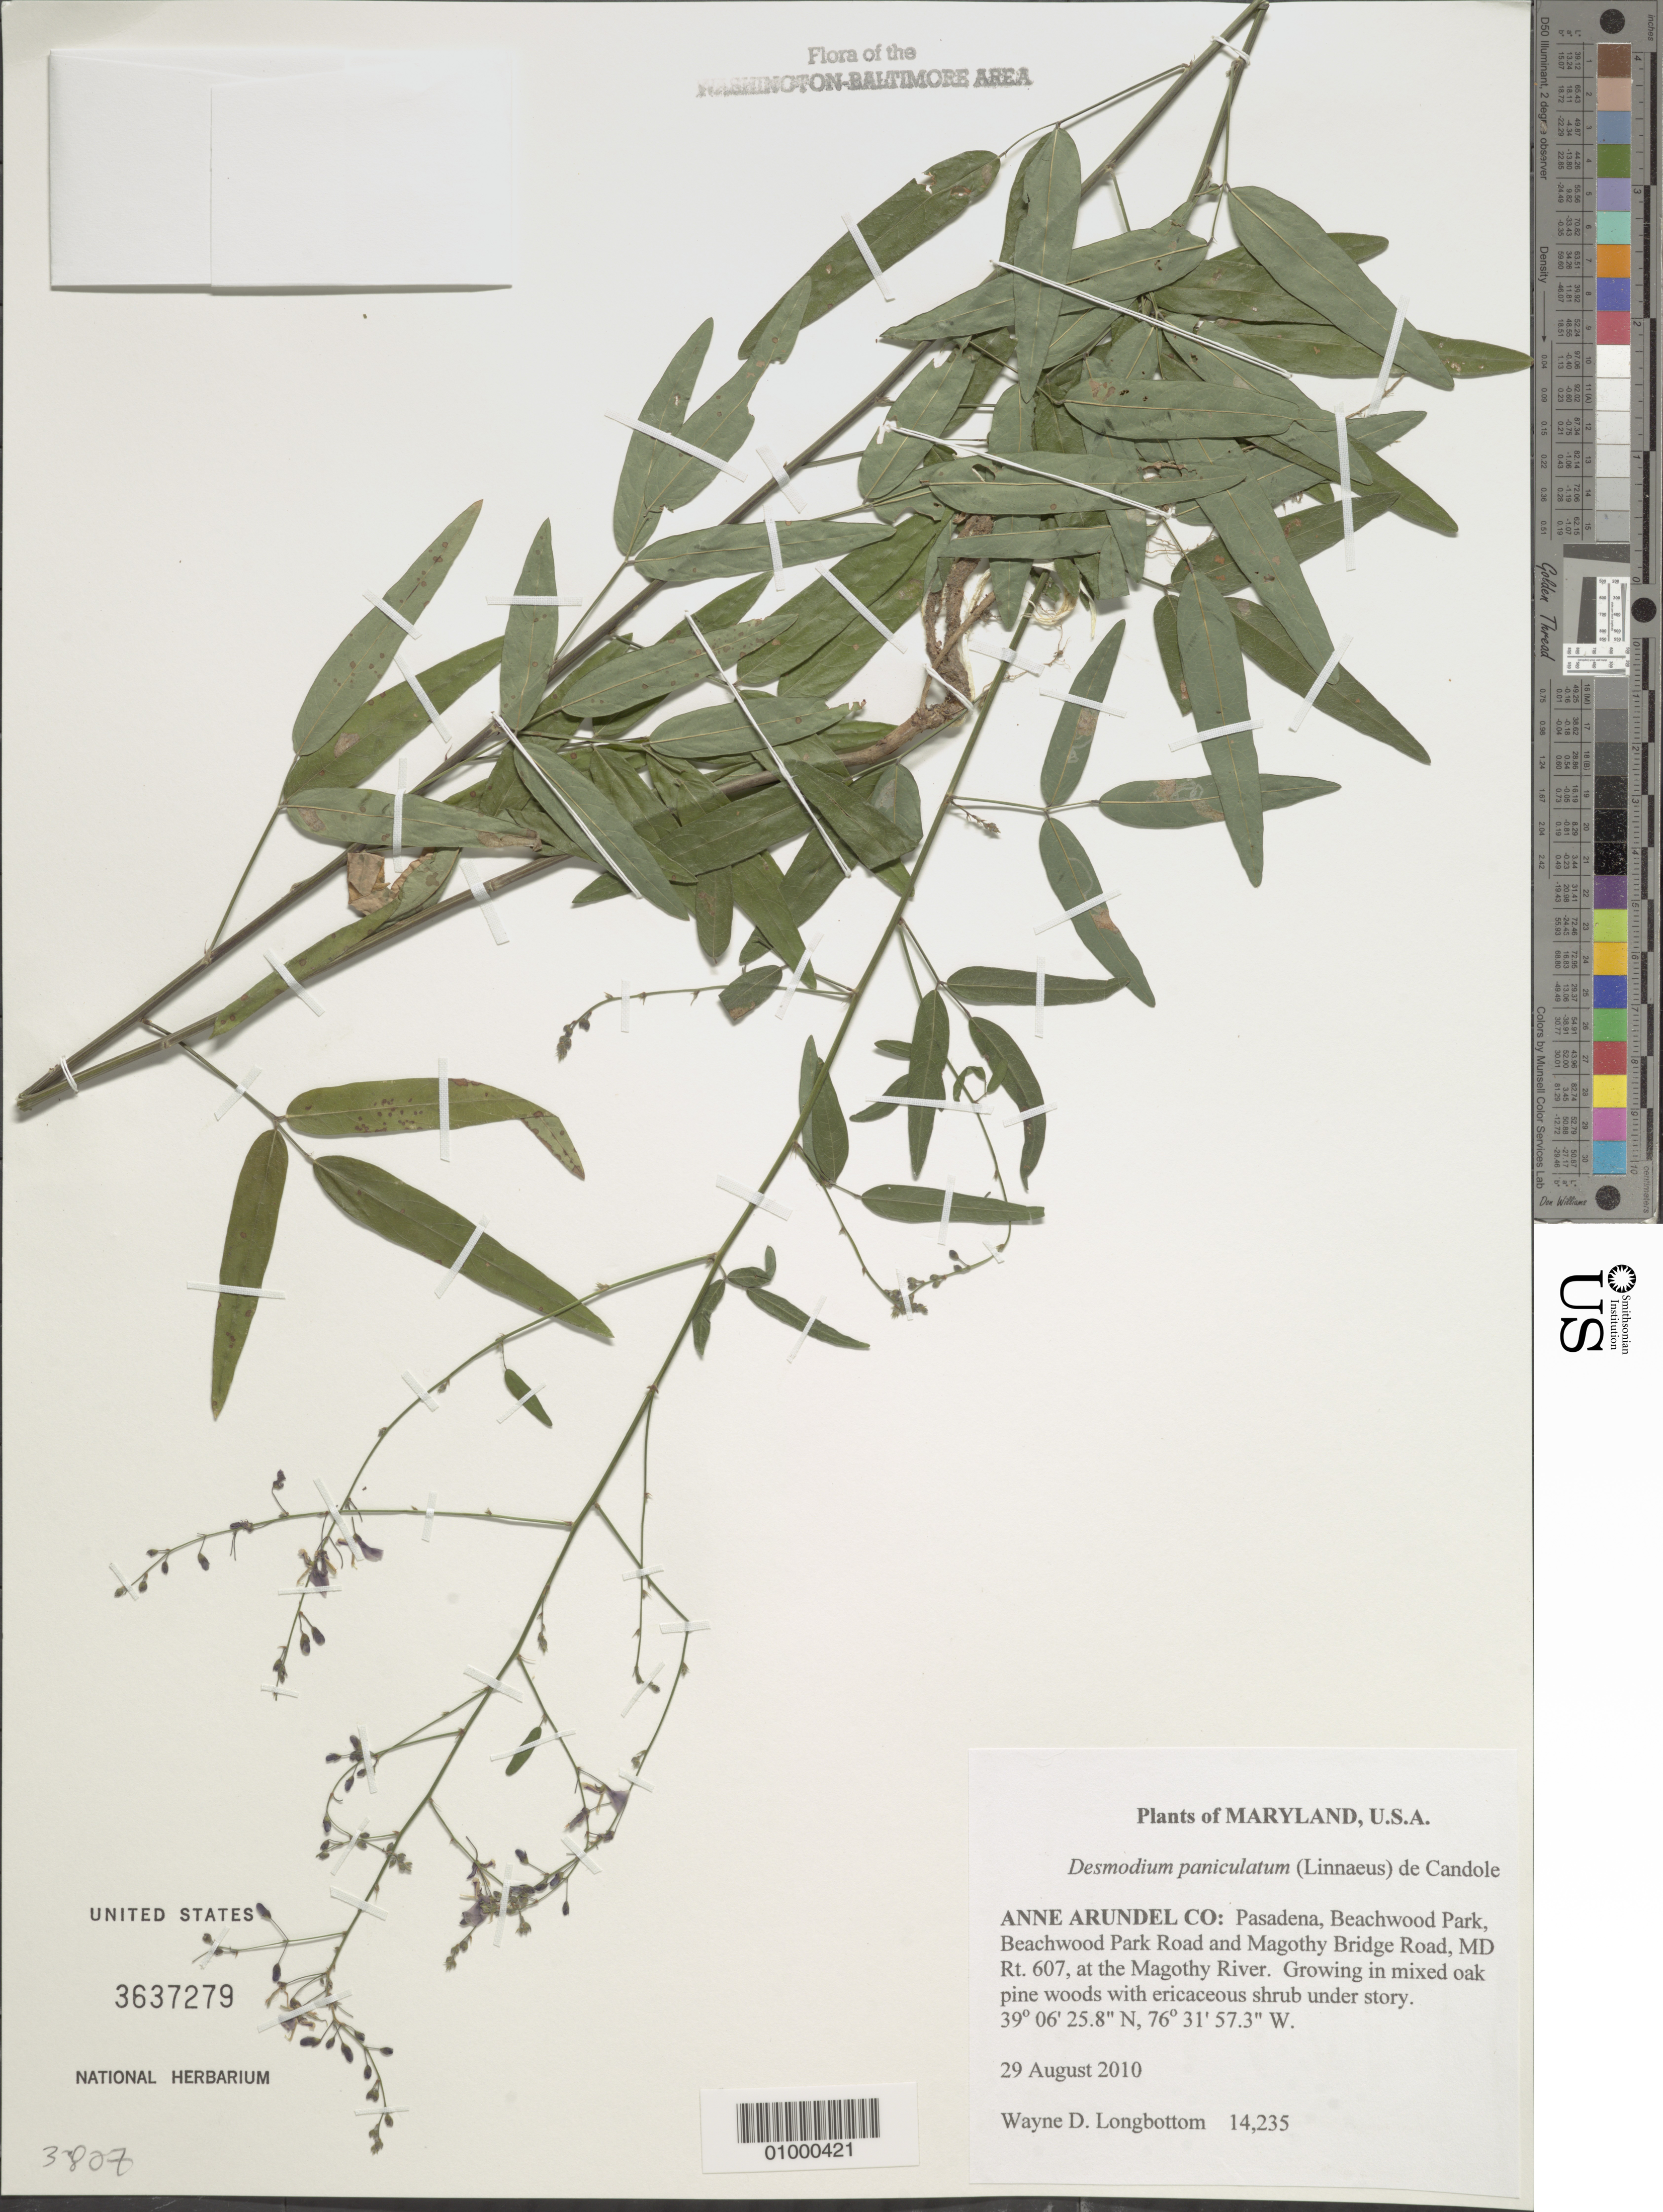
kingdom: Plantae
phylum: Tracheophyta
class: Magnoliopsida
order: Fabales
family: Fabaceae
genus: Desmodium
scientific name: Desmodium paniculatum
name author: (L.) DC.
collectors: W. D. Longbottom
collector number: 14235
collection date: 2010-08-29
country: United States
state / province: Maryland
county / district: Anne Arundel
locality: Pasadena, Beachwood Park, Beachwood Park Road and Magothy Bridge Road, MD Rt. 607, at the Magothy River. Growing in mixed oak pine woods with ericaceous shrub under story.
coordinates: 39 06 25.8 N, 76 31 57.3 W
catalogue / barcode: US 3637279